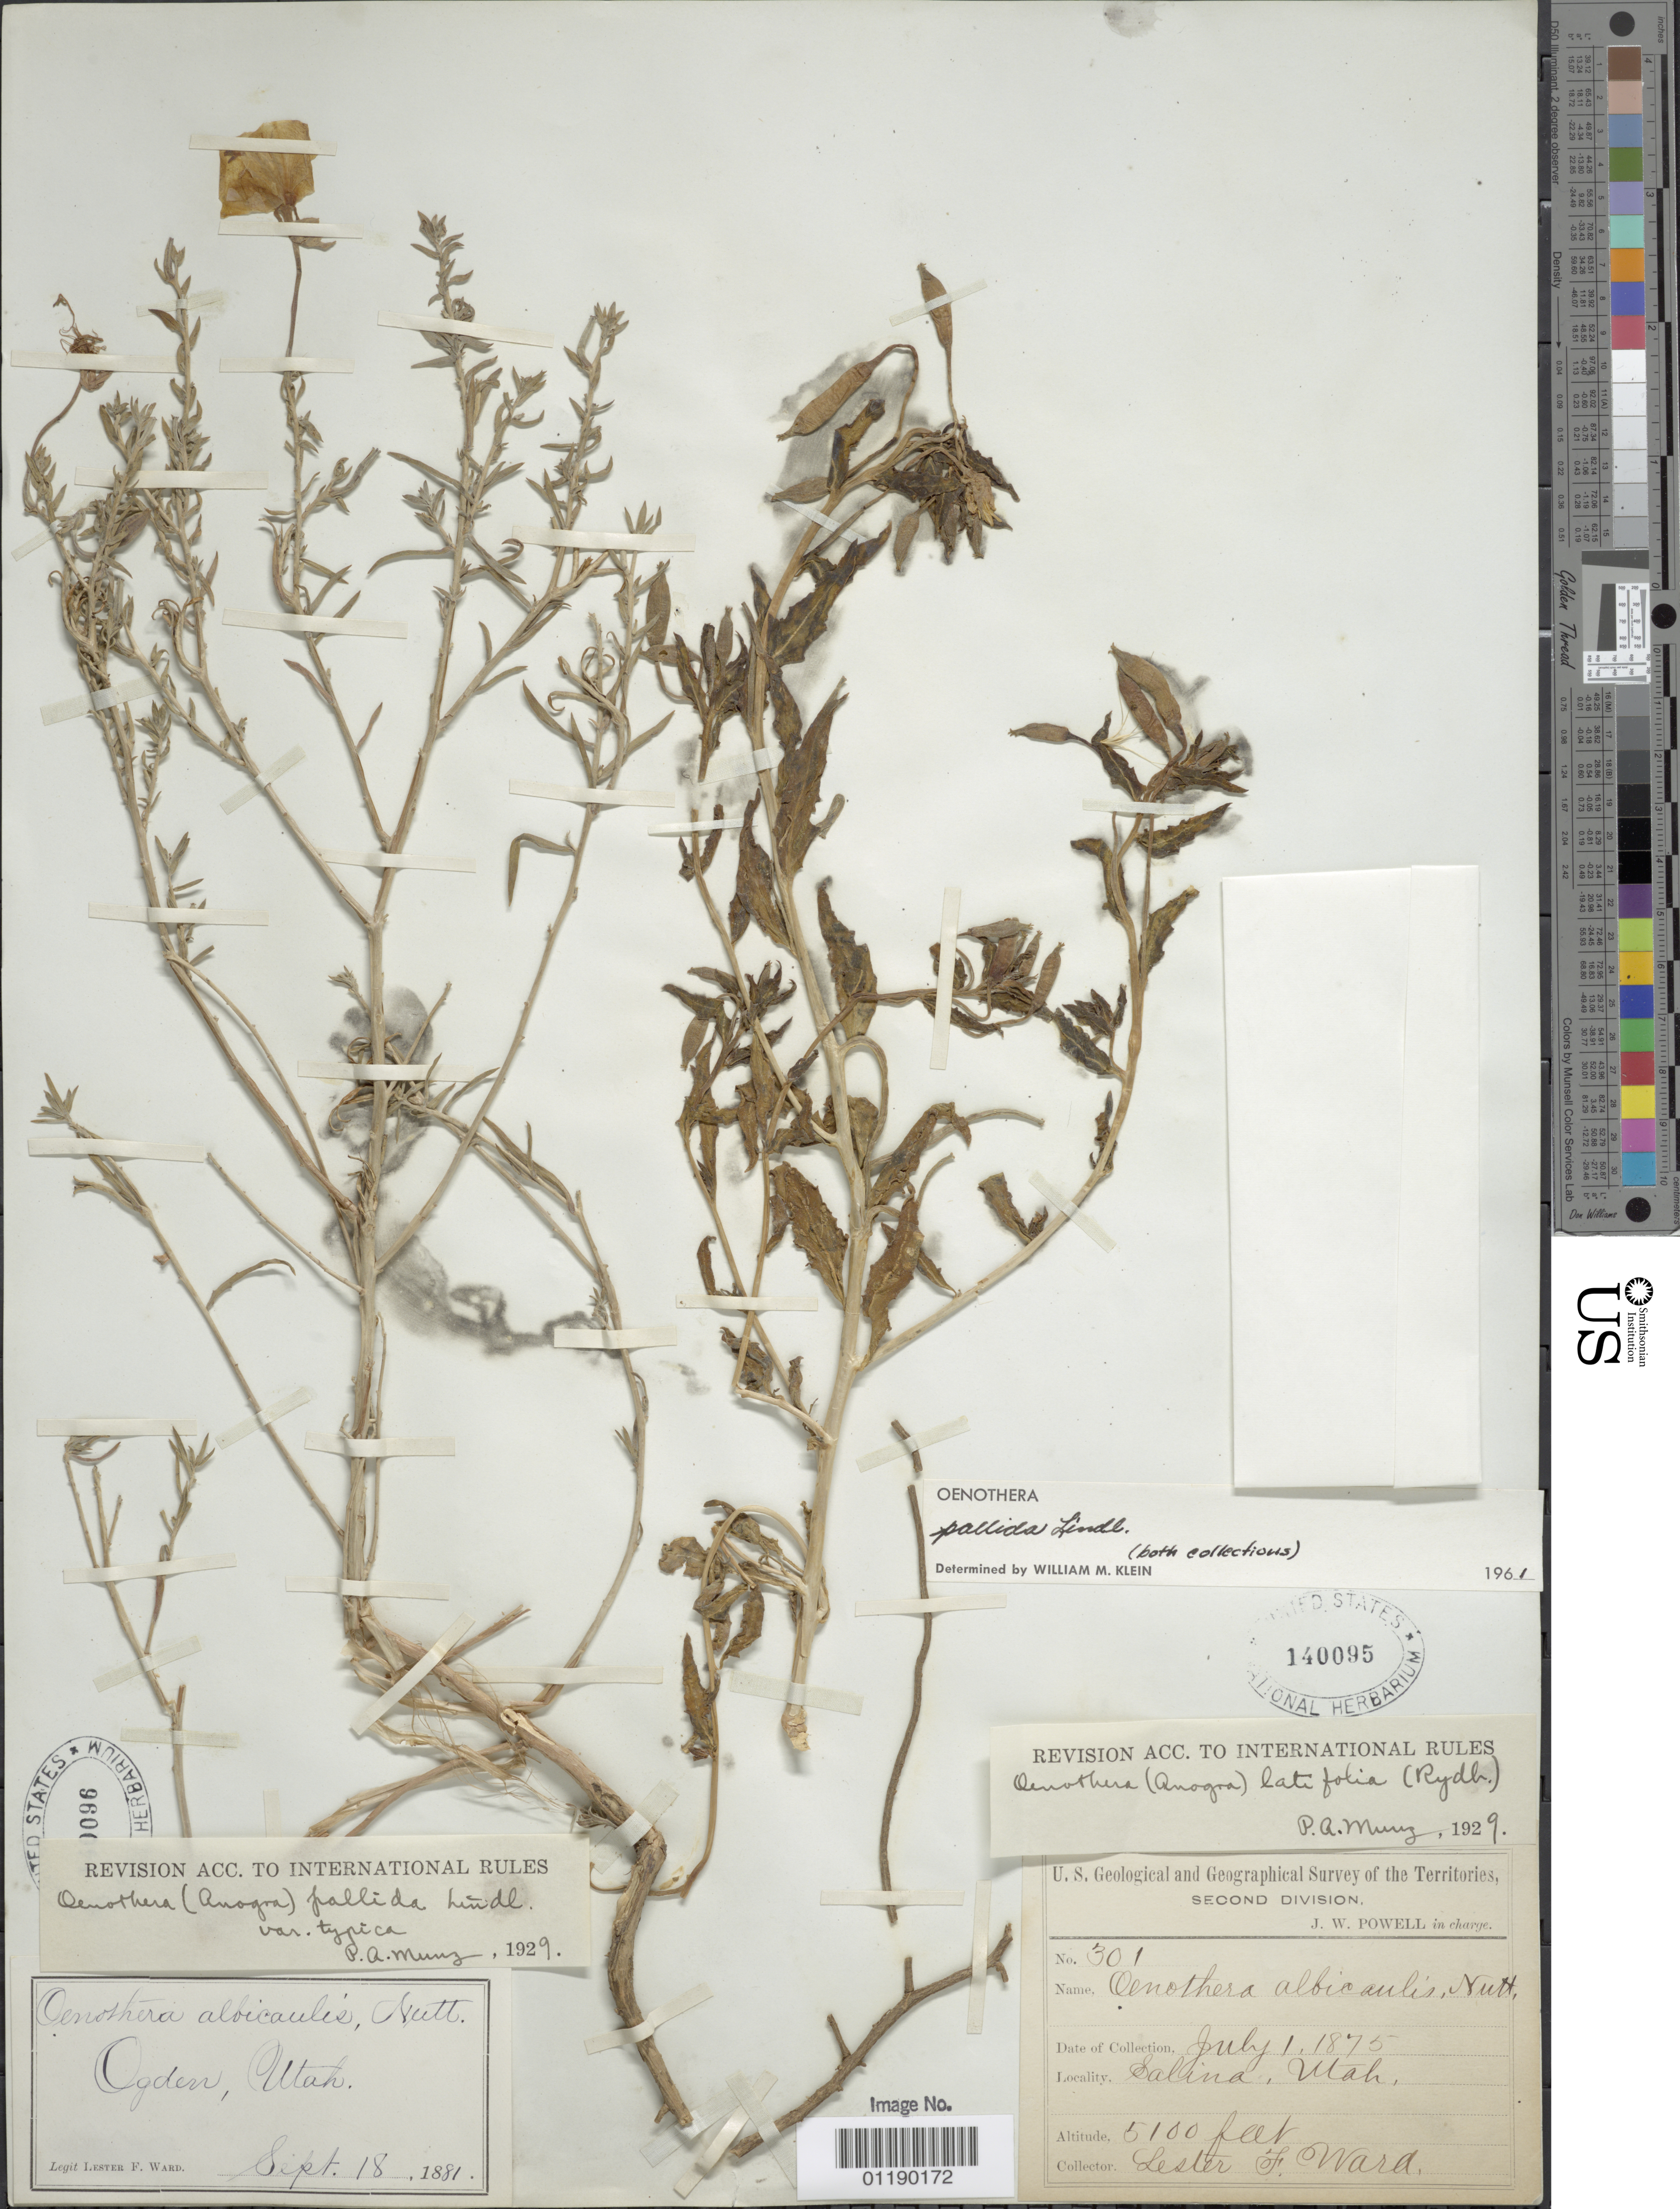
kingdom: Plantae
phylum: Tracheophyta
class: Magnoliopsida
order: Myrtales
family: Onagraceae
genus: Oenothera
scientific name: Oenothera pallida subsp. pallida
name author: Lindl.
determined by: Munz, Philip A.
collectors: L. F. Ward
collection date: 1881-09-18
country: United States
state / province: Utah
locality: Odgen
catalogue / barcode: US 140096